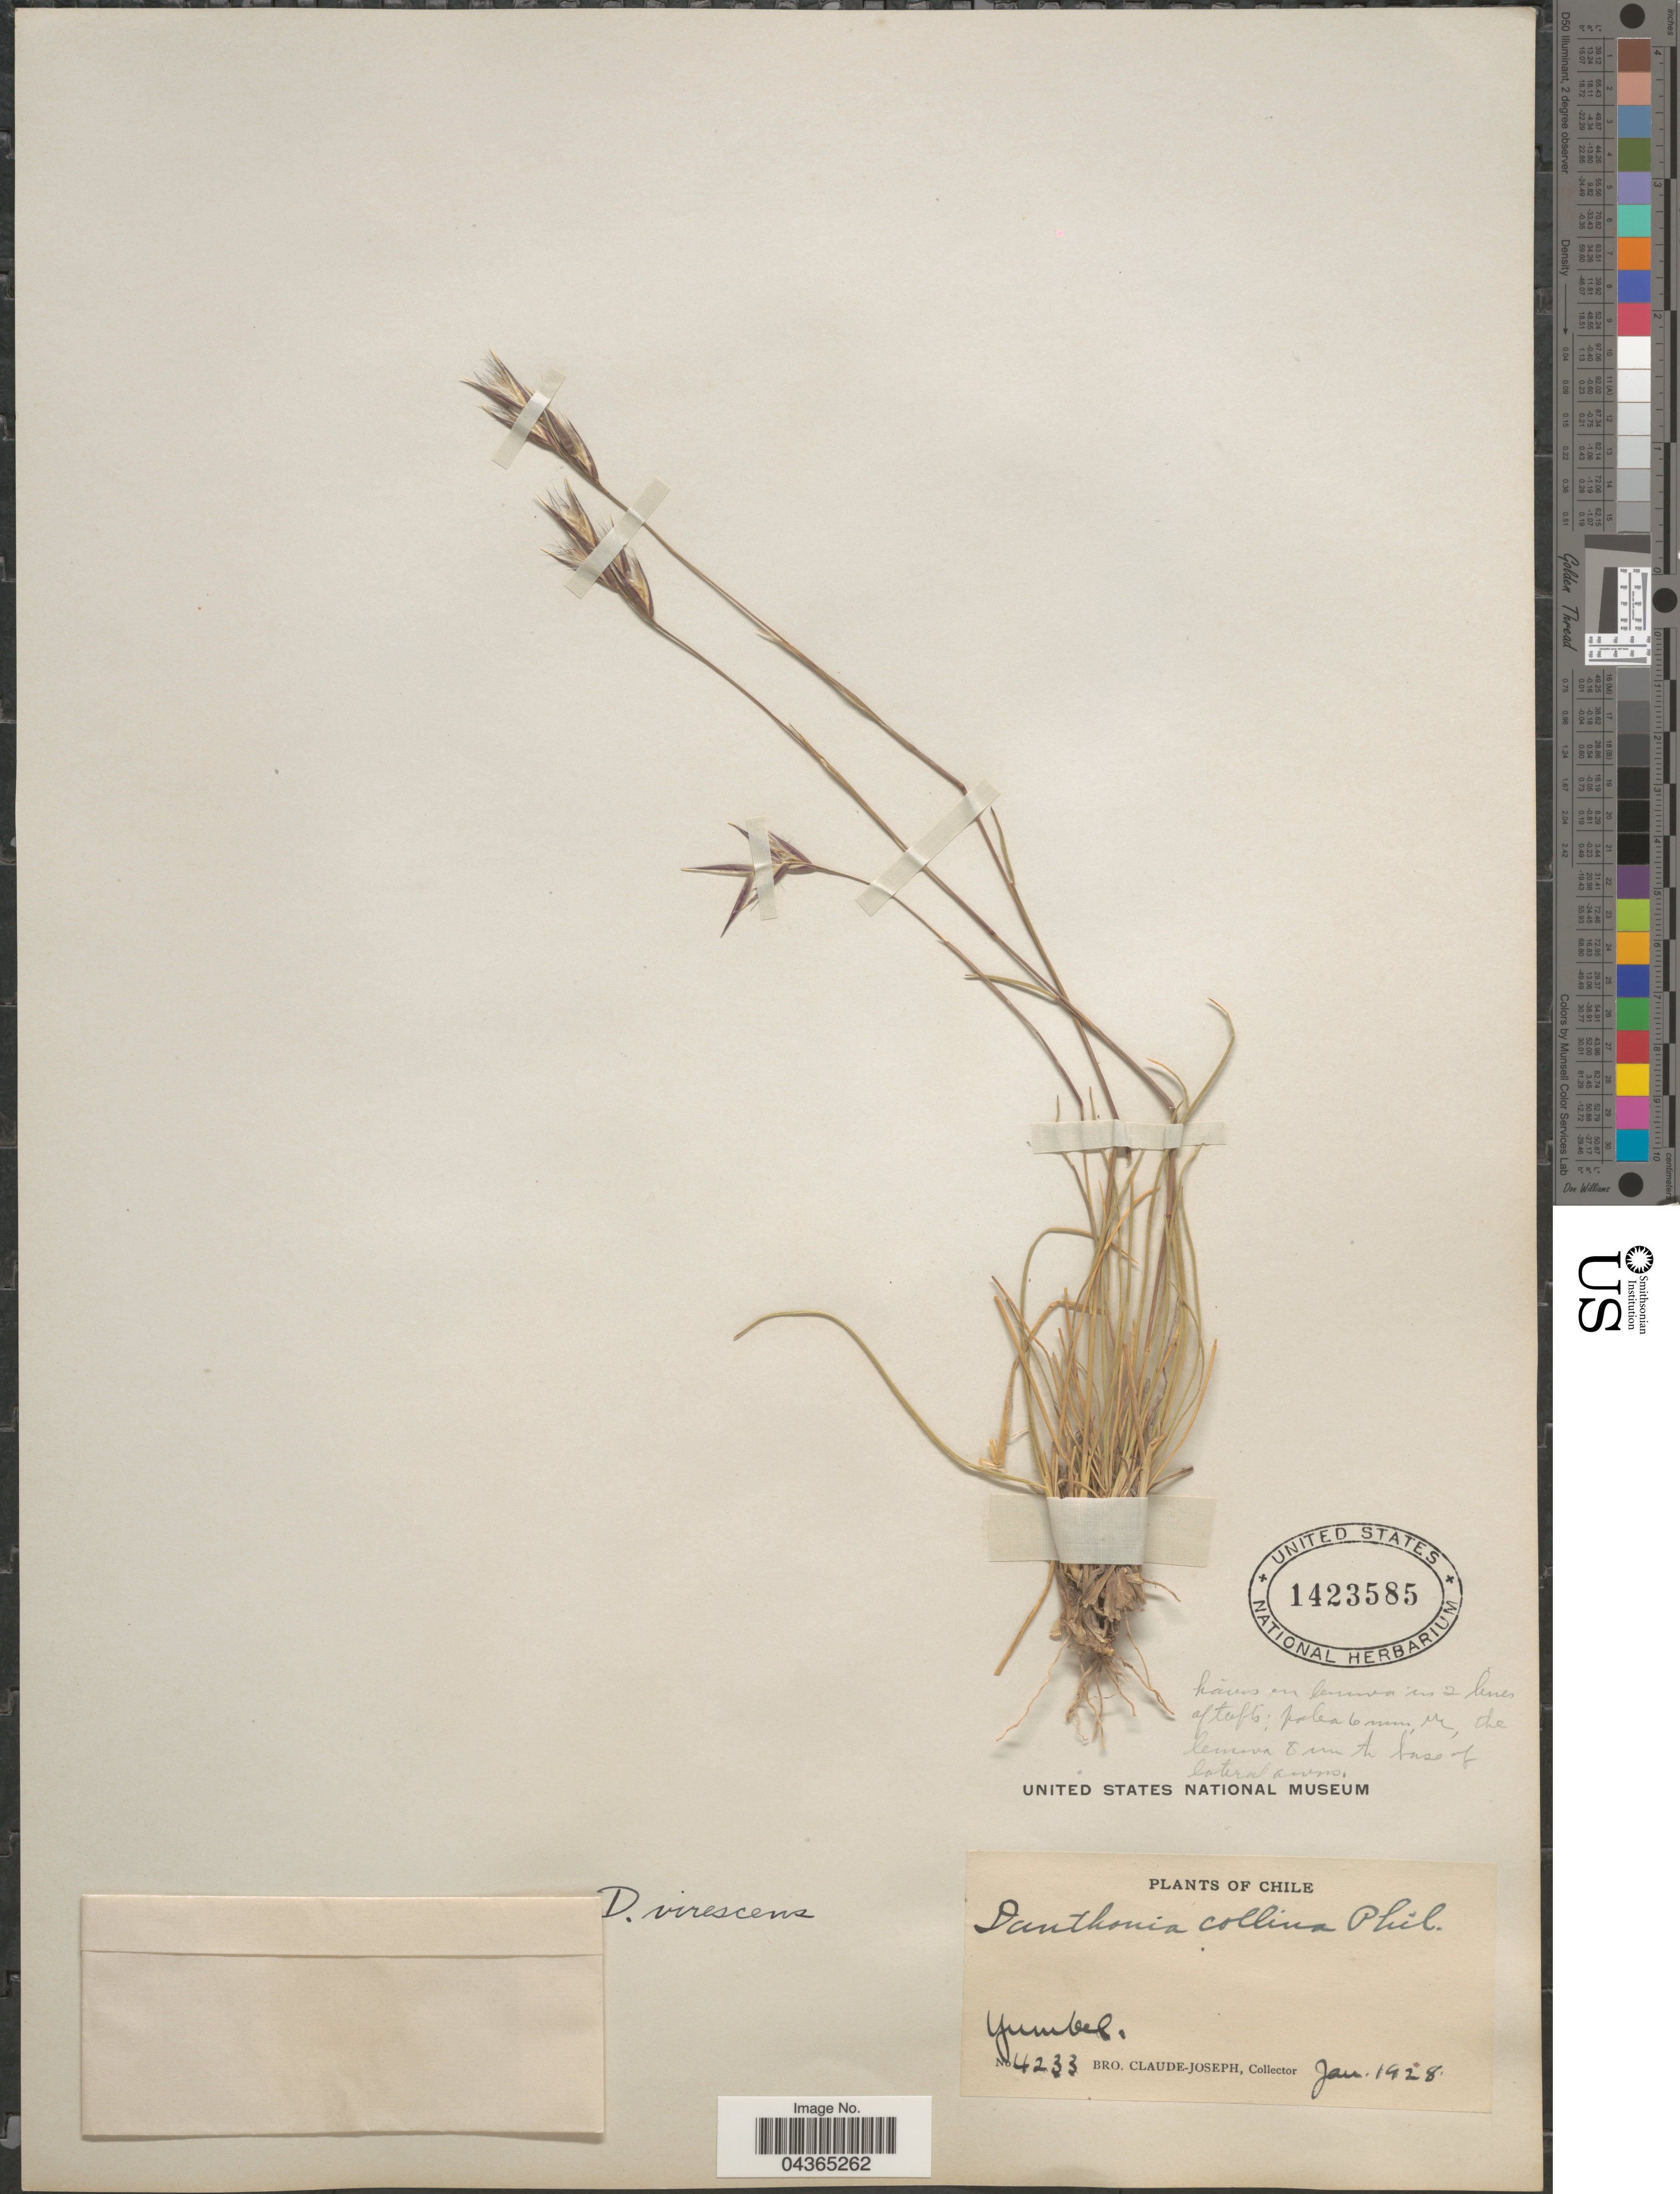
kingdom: Plantae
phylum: Tracheophyta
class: Liliopsida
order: Poales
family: Poaceae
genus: Rytidosperma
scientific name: Rytidosperma virescens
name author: (É. Desv.) Nicora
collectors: Bro. Claude-Joseph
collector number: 4233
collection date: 1928-01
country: Chile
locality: Yumbel.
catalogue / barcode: US 1423585